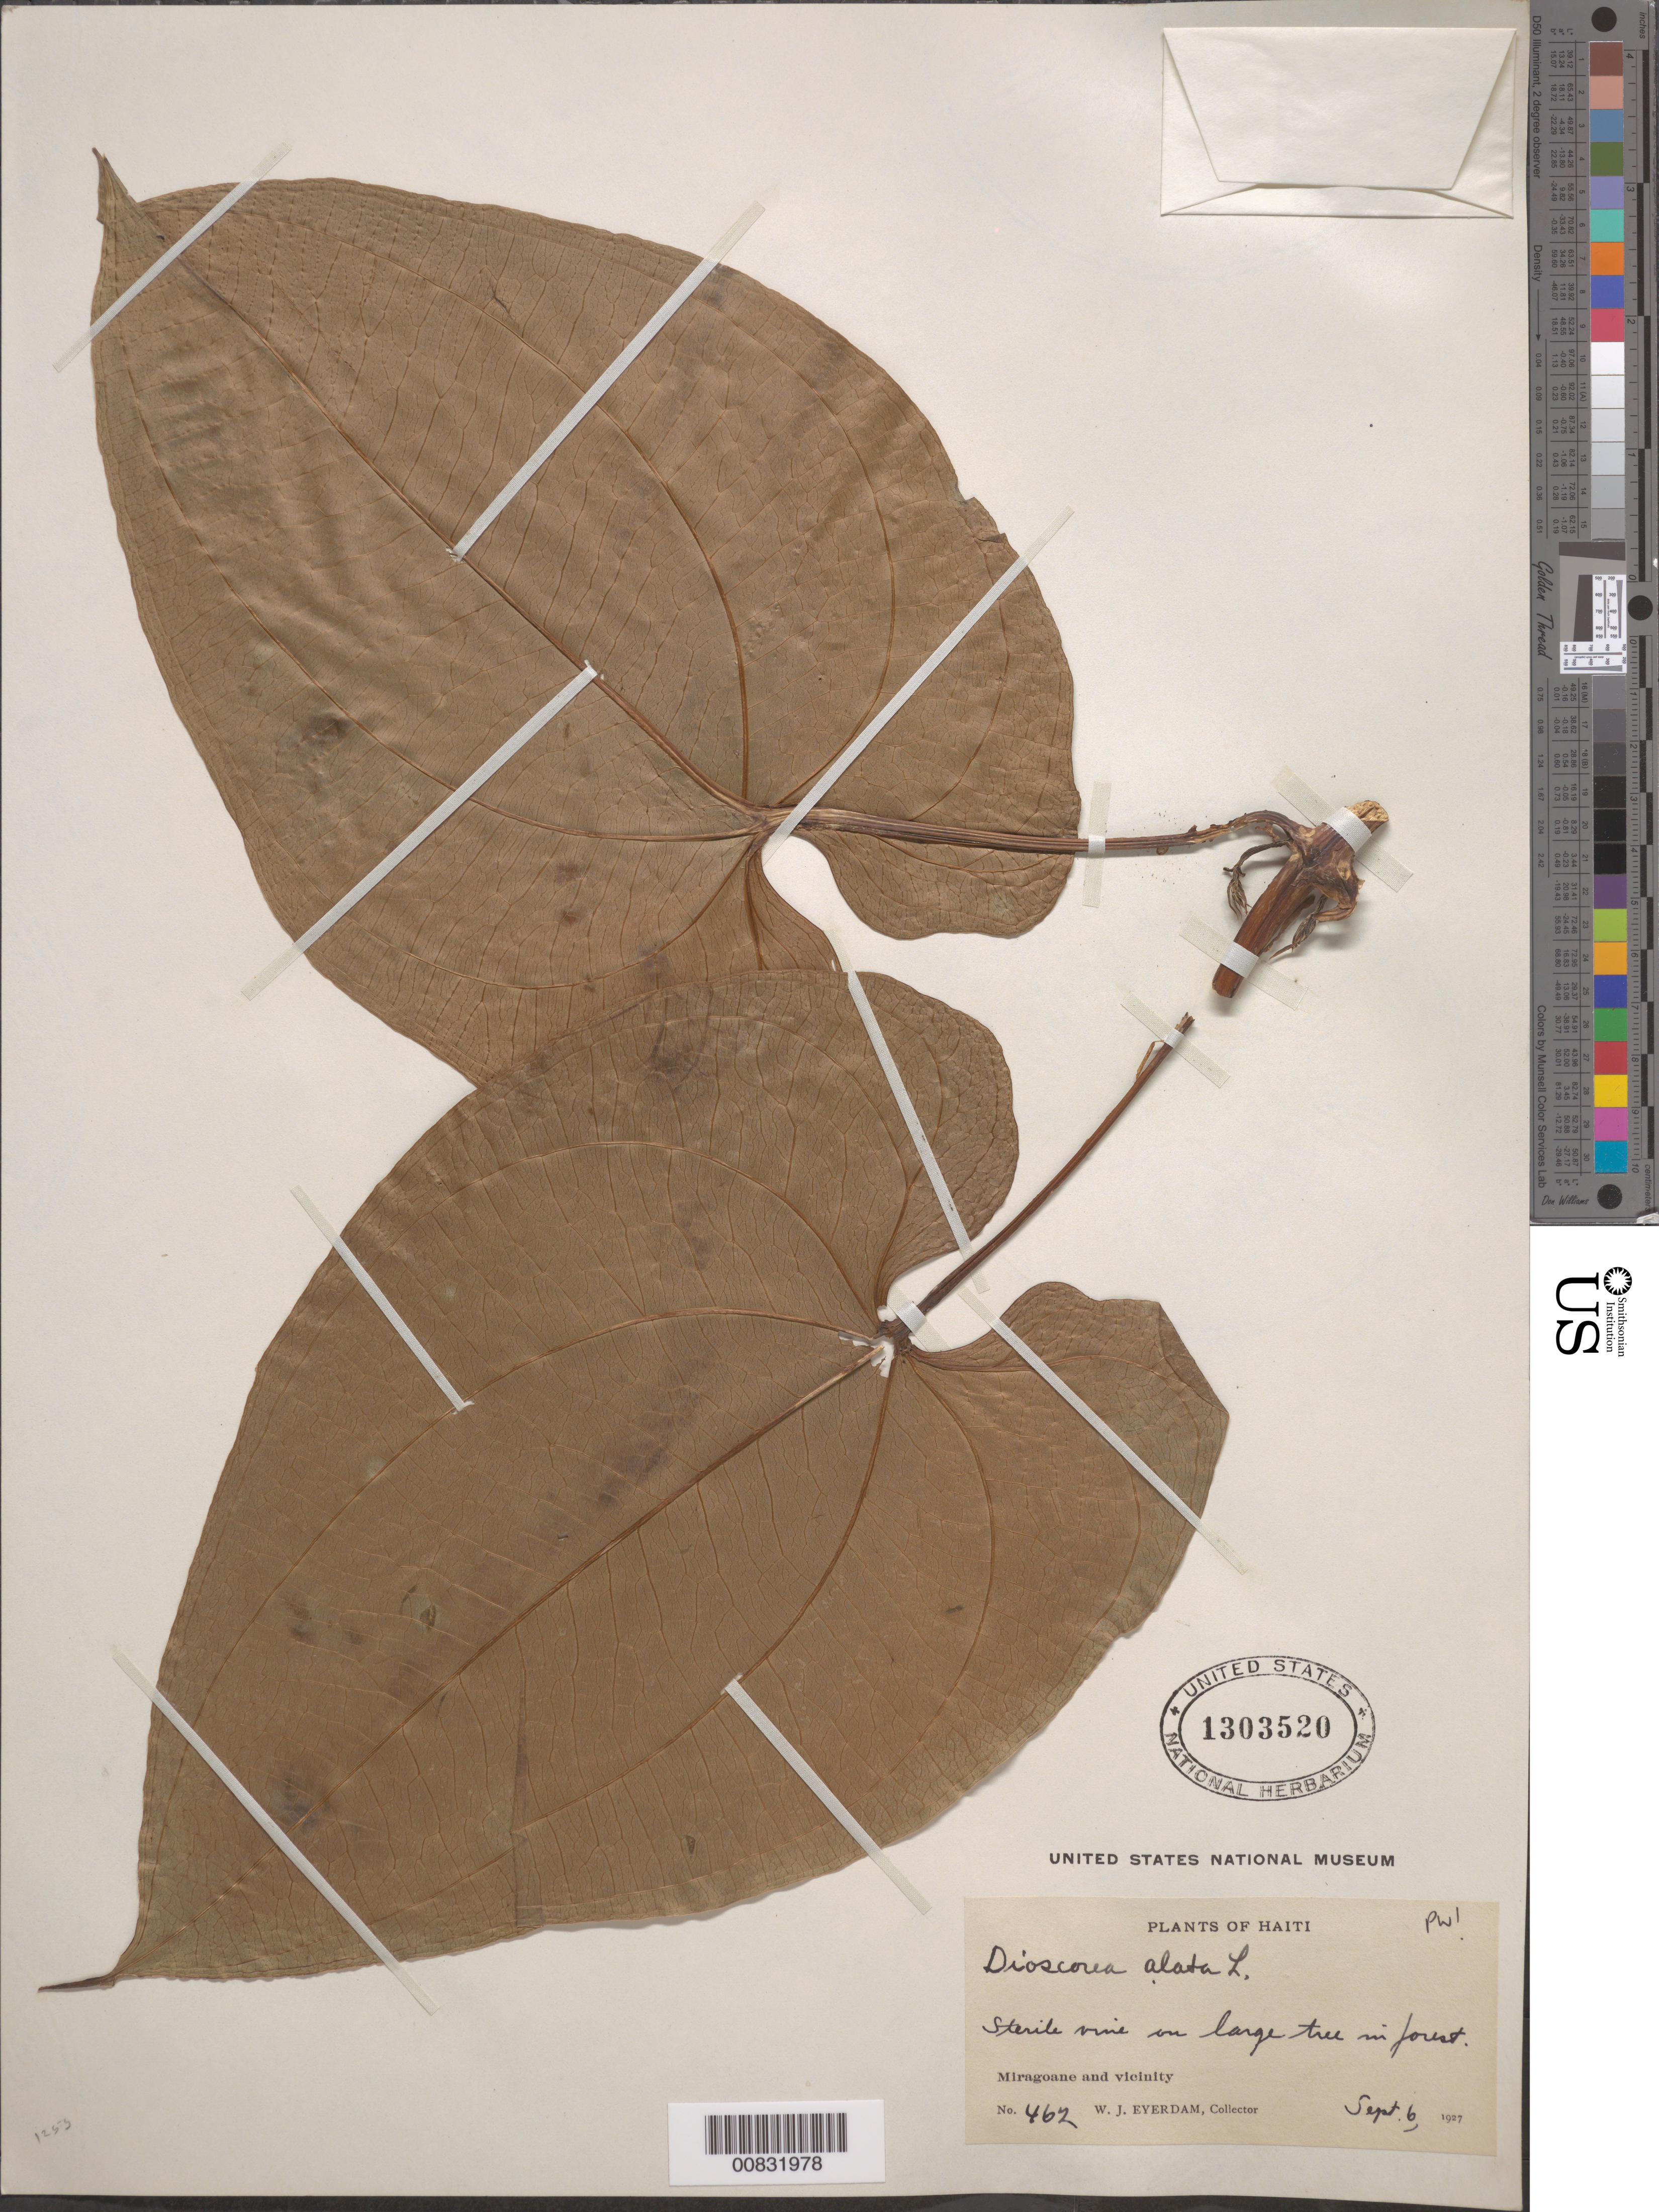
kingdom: Plantae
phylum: Tracheophyta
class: Liliopsida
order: Dioscoreales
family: Dioscoreaceae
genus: Dioscorea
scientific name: Dioscorea alata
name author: L.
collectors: W. J. Eyerdam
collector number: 462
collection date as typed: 06 Sep 1927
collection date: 1927-09-06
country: Haiti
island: Hispaniola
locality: Miragoane and vicinity.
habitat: On large tree in forest.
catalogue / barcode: US 1303520